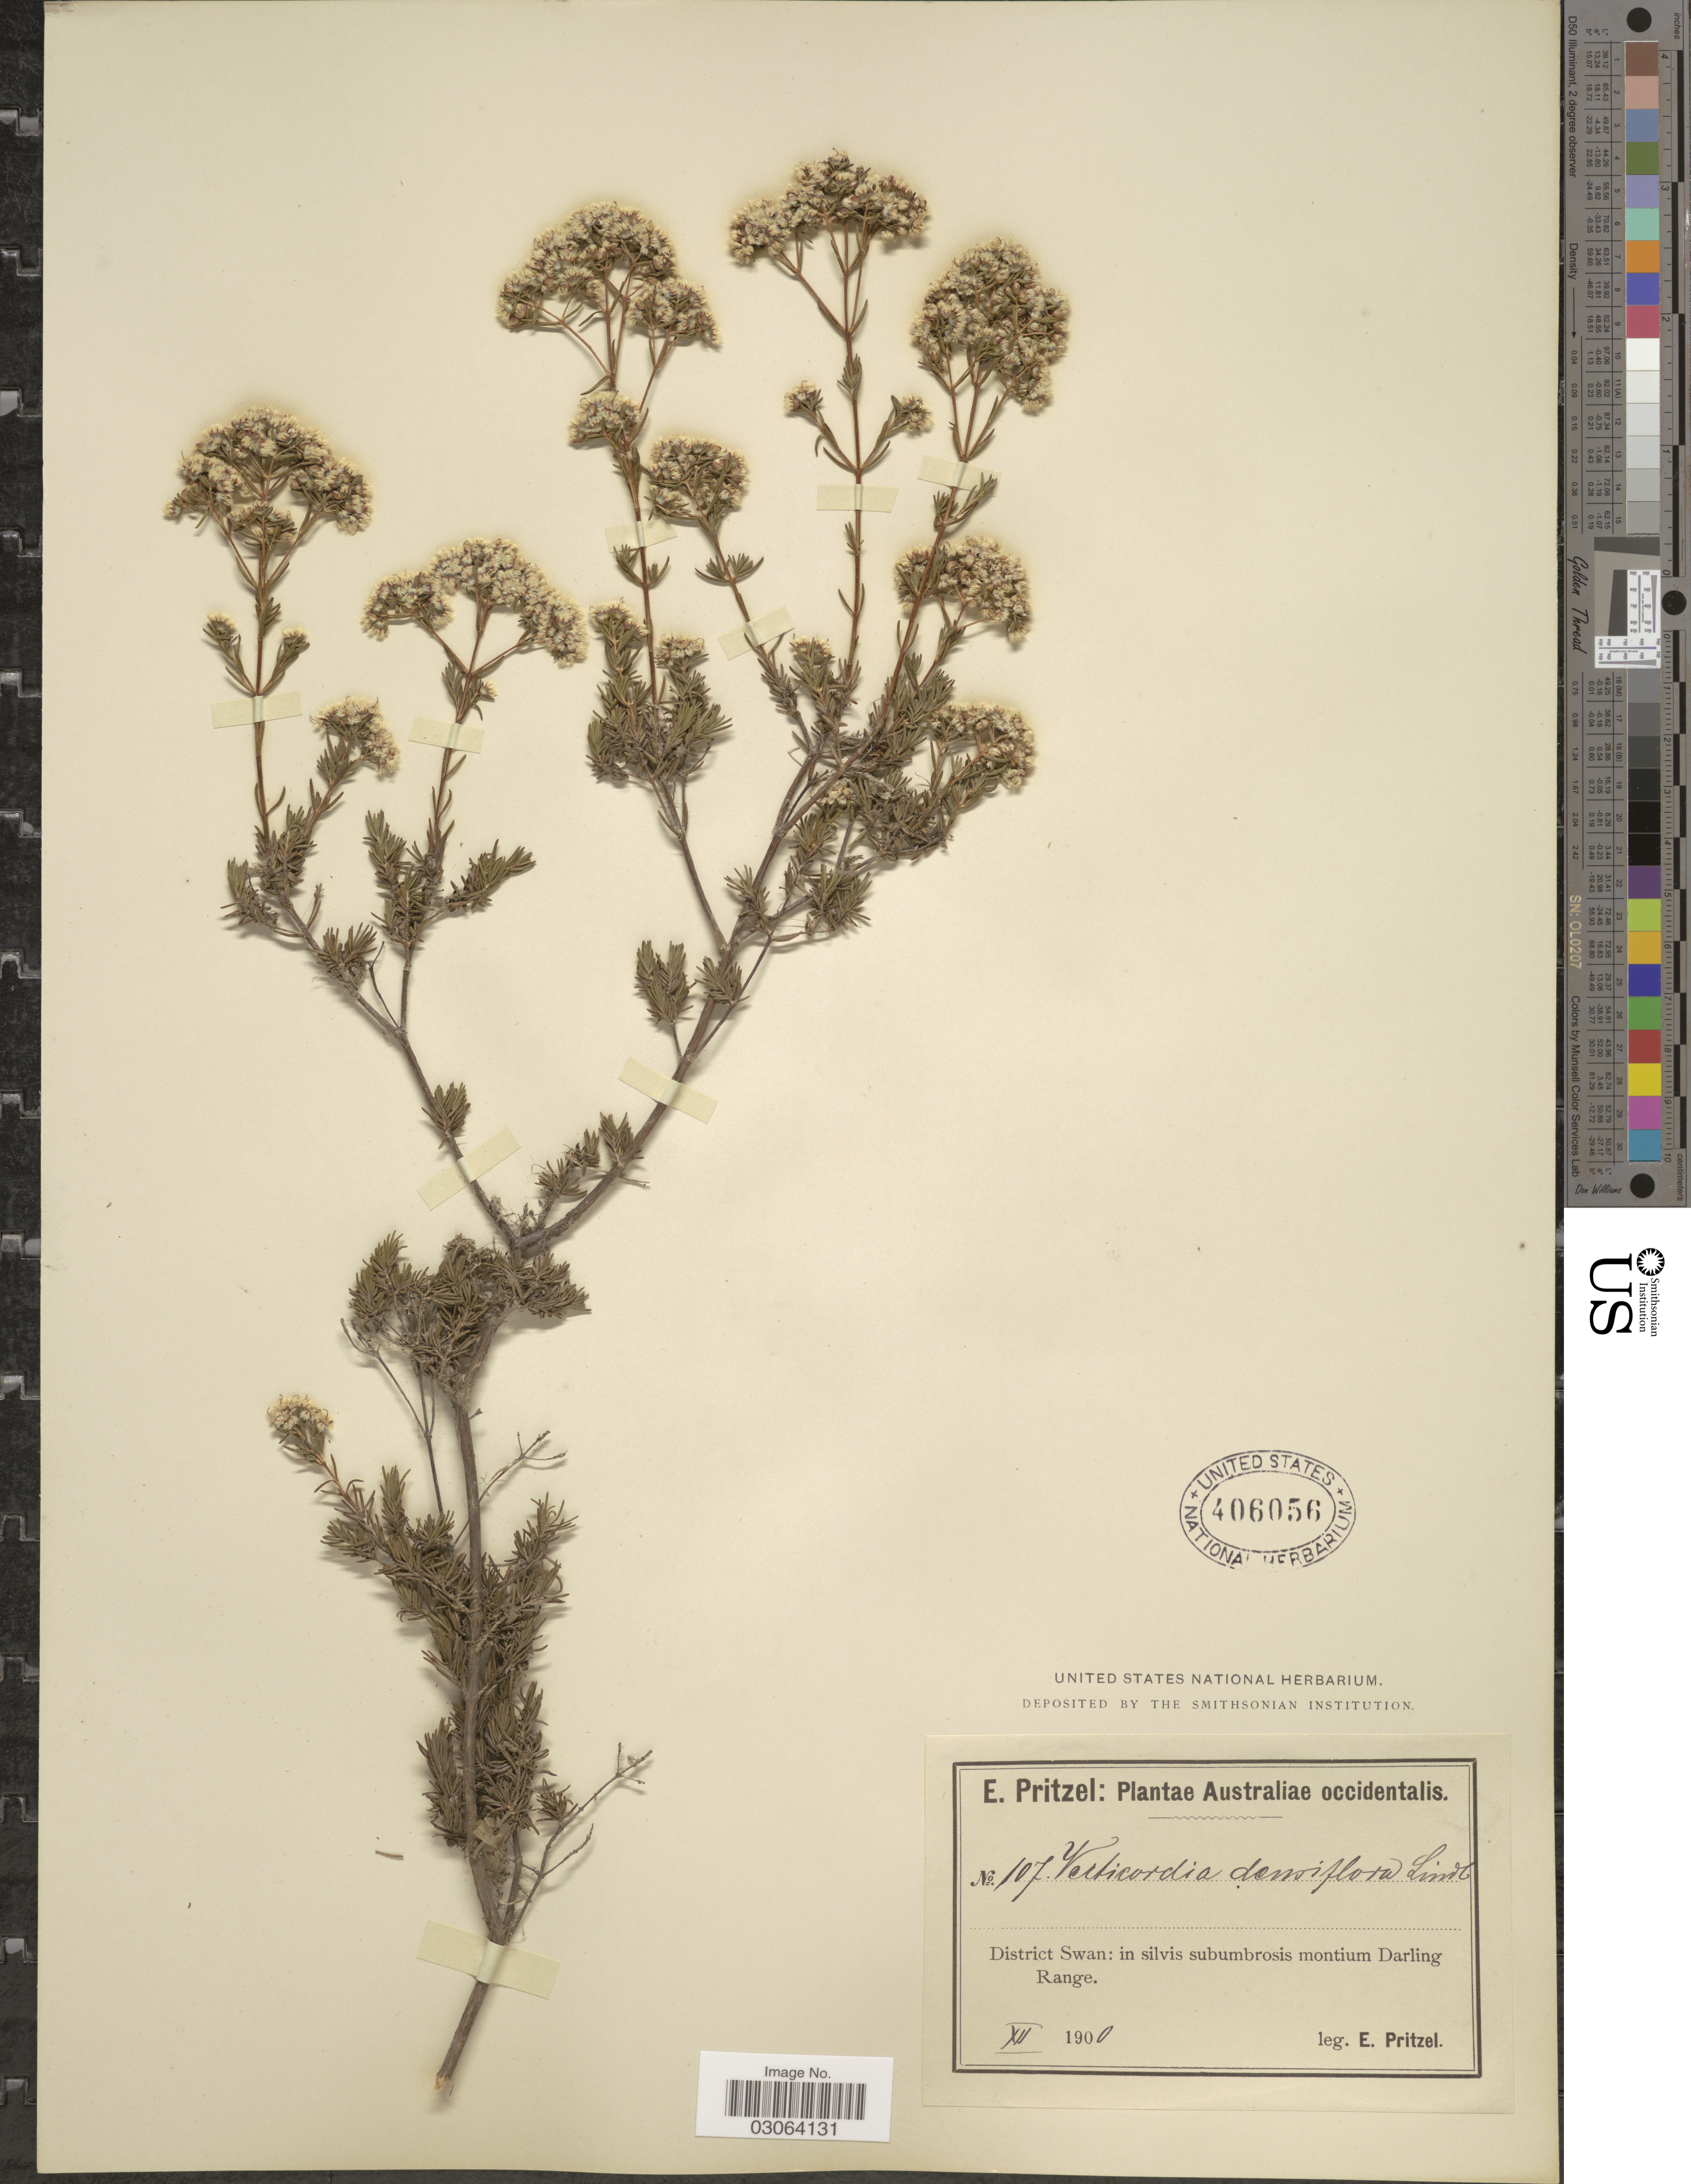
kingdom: Plantae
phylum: Tracheophyta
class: Magnoliopsida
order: Myrtales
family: Myrtaceae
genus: Verticordia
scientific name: Verticordia densiflora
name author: Lindl.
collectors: E. G. Pritzel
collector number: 107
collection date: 1900-12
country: Australia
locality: Australiae occidentalis, District Swan: in silvis subumbrosis montium Darling Range.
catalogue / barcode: US 406056